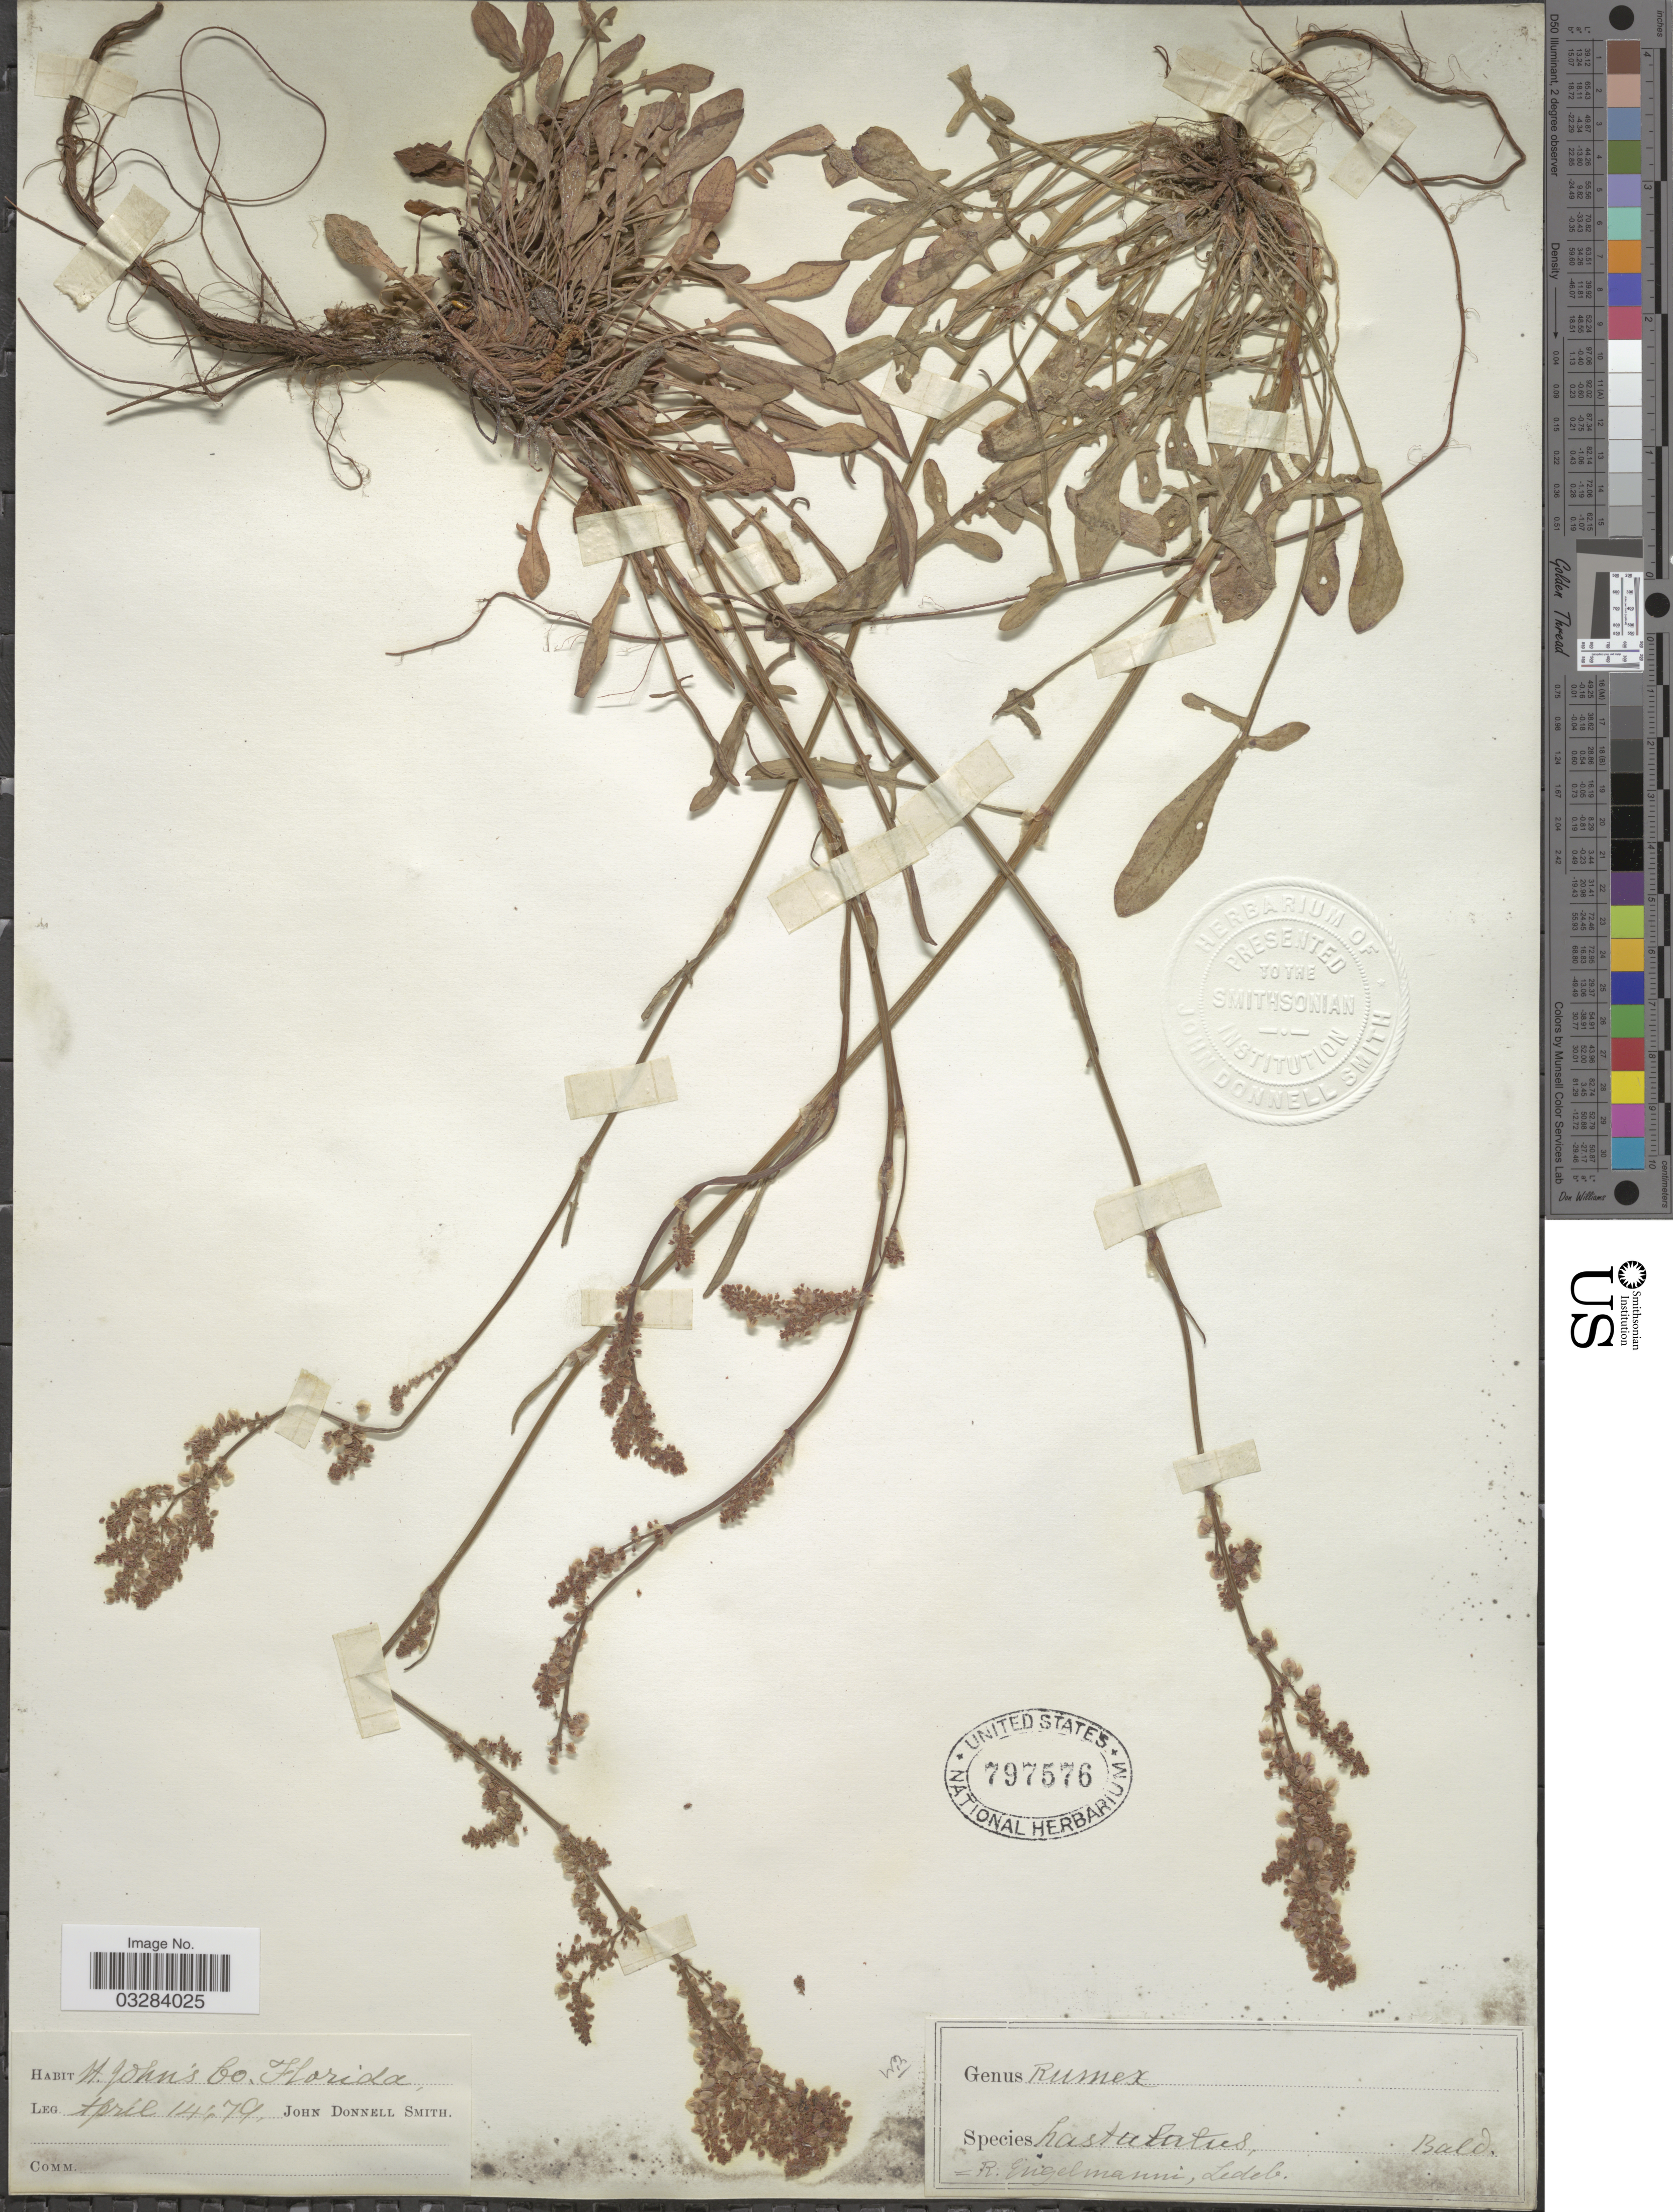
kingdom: Plantae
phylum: Tracheophyta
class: Magnoliopsida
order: Caryophyllales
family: Polygonaceae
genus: Rumex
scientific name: Rumex hastatulus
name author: Baldwin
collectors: J. Donnell Smith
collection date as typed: Transcribed d/m/y: 14/4/79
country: United States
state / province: Florida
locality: St. John's Co.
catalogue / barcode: US 797576